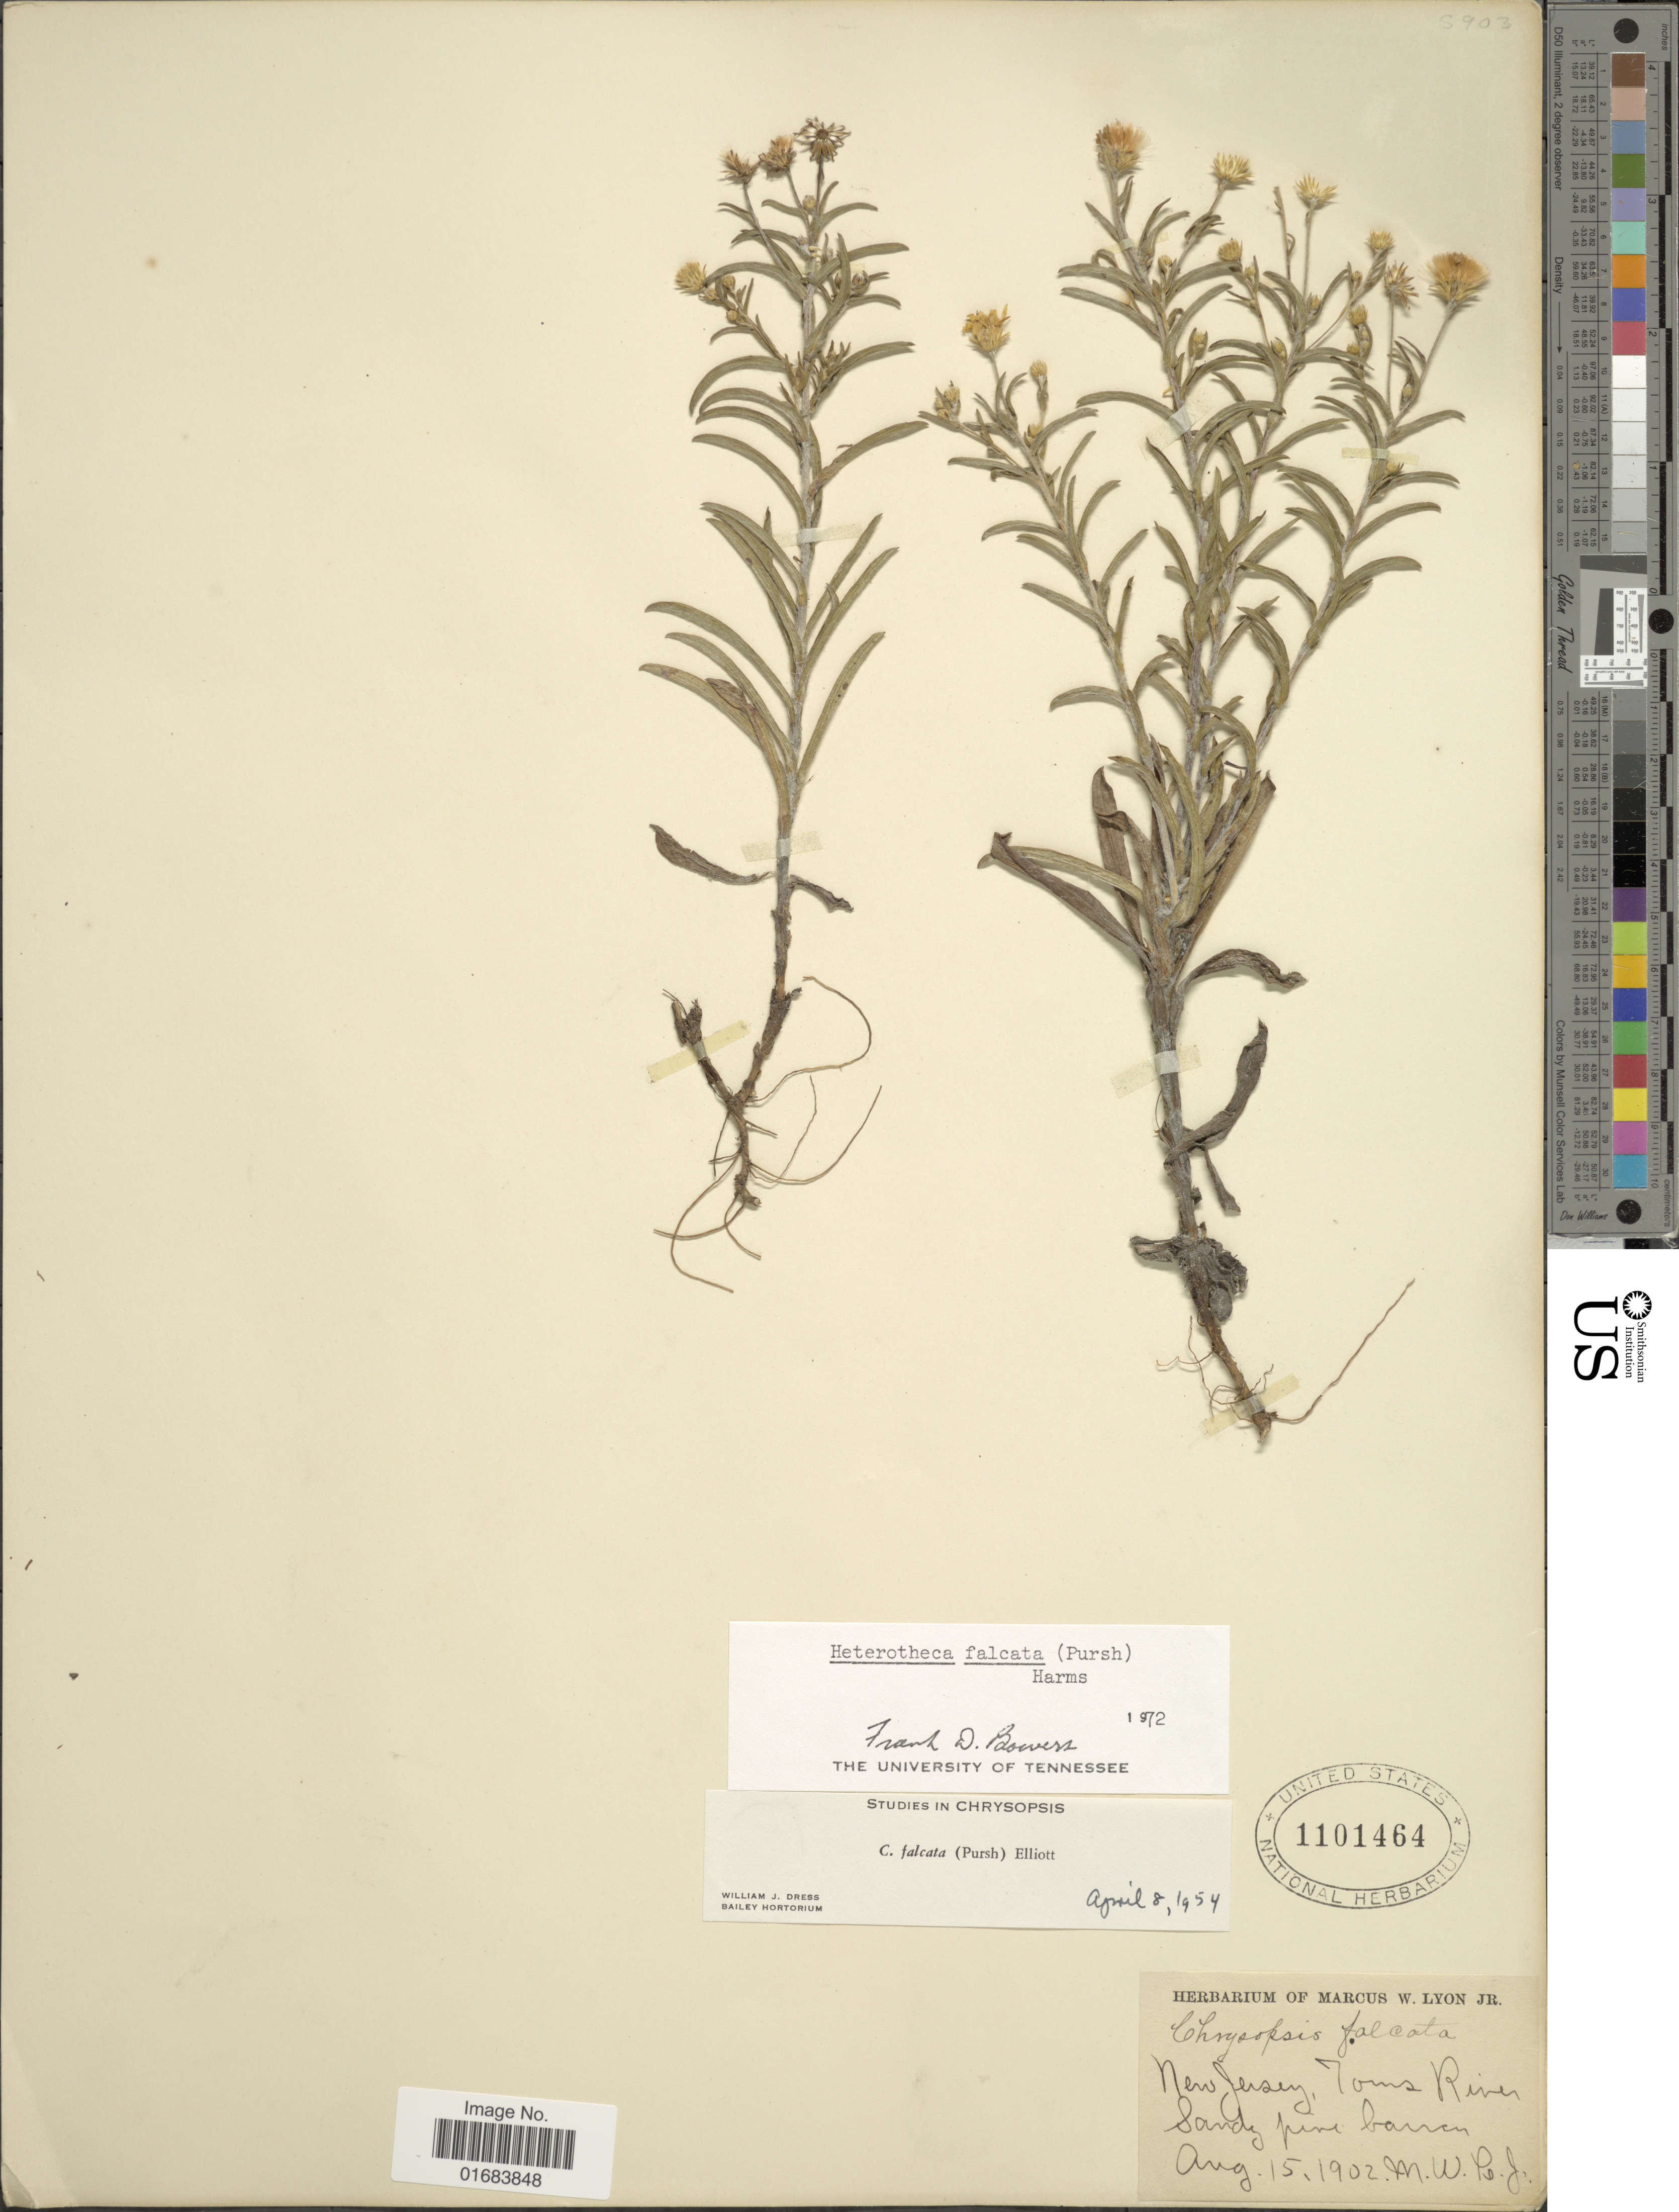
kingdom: Plantae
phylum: Tracheophyta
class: Magnoliopsida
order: Asterales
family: Asteraceae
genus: Pityopsis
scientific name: Pityopsis falcata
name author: (Pursh) Nutt.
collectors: M. W. Lyon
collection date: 1902-08-15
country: United States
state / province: New Jersey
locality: Toms River, Sandy Pine barren.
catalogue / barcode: US 1101464